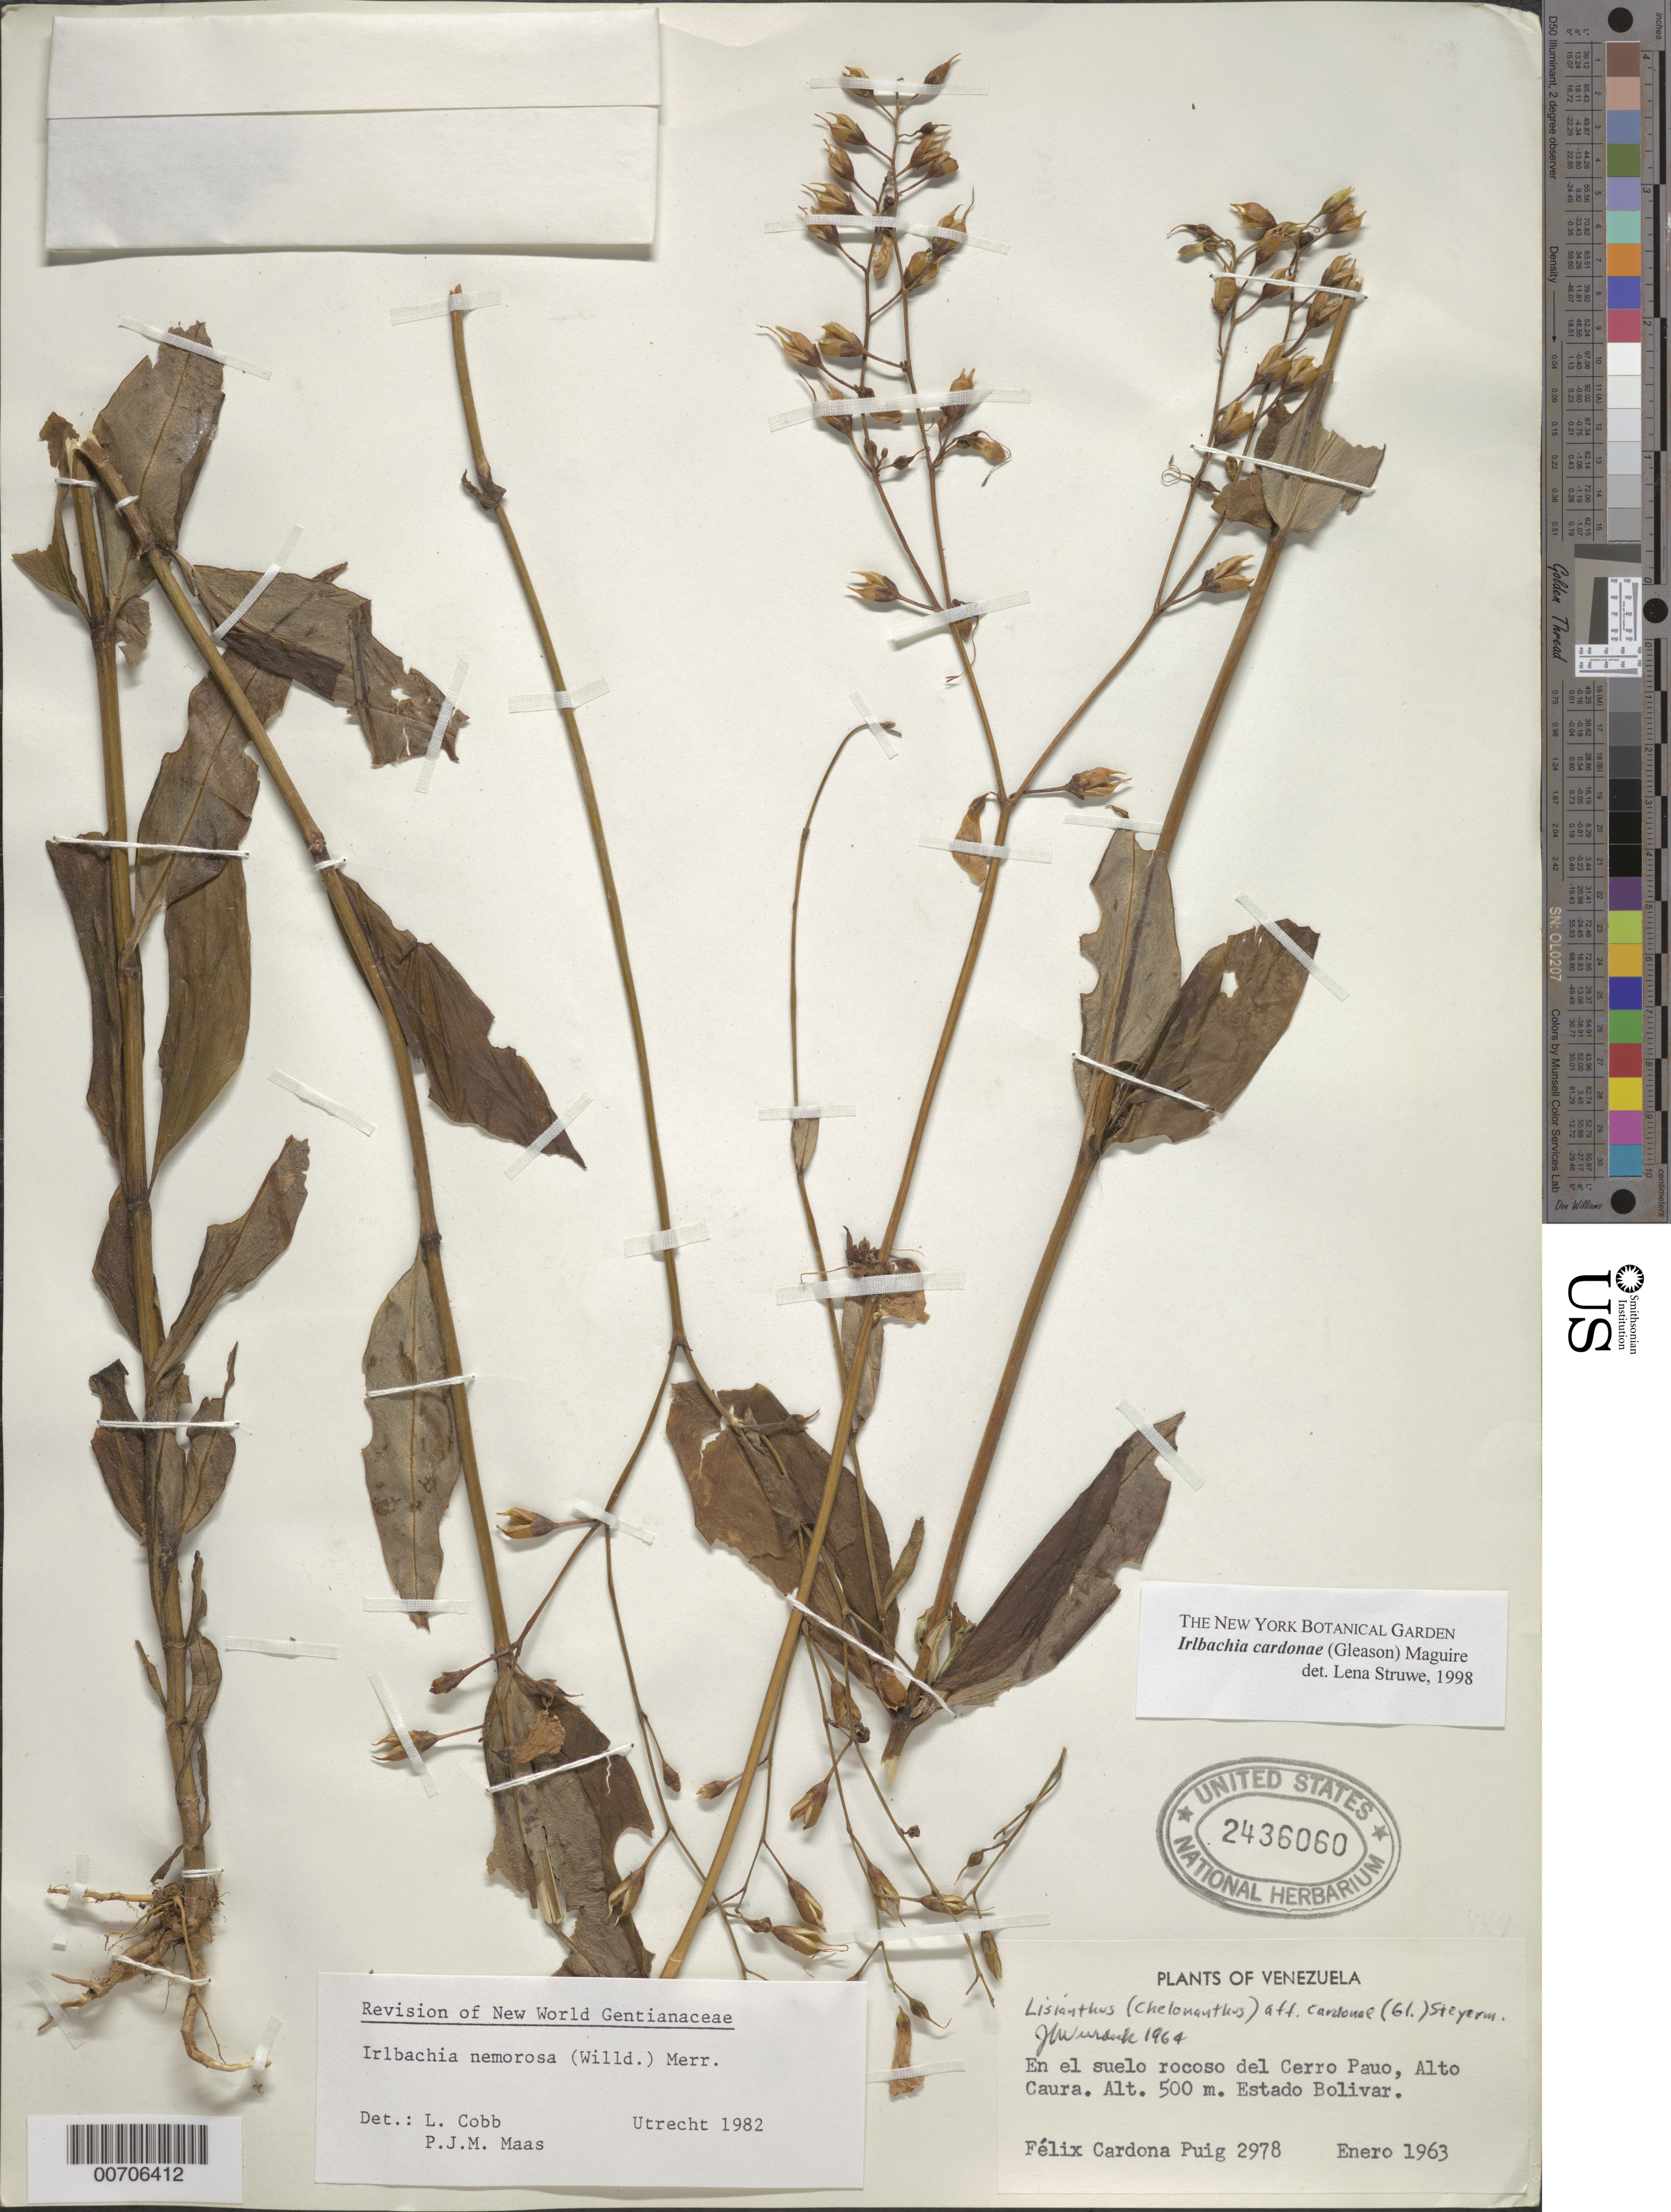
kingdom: Plantae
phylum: Tracheophyta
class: Magnoliopsida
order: Gentianales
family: Gentianaceae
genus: Irlbachia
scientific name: Irlbachia cardonae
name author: (Gleason) Maguire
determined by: Struwe, L.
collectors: F. Cardona Puig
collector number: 2978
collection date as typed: Jan-63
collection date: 1963-01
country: Venezuela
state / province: Bolívar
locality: Cerro Pauo, Alto Caura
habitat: Rocky ground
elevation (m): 500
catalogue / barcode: US 2436060